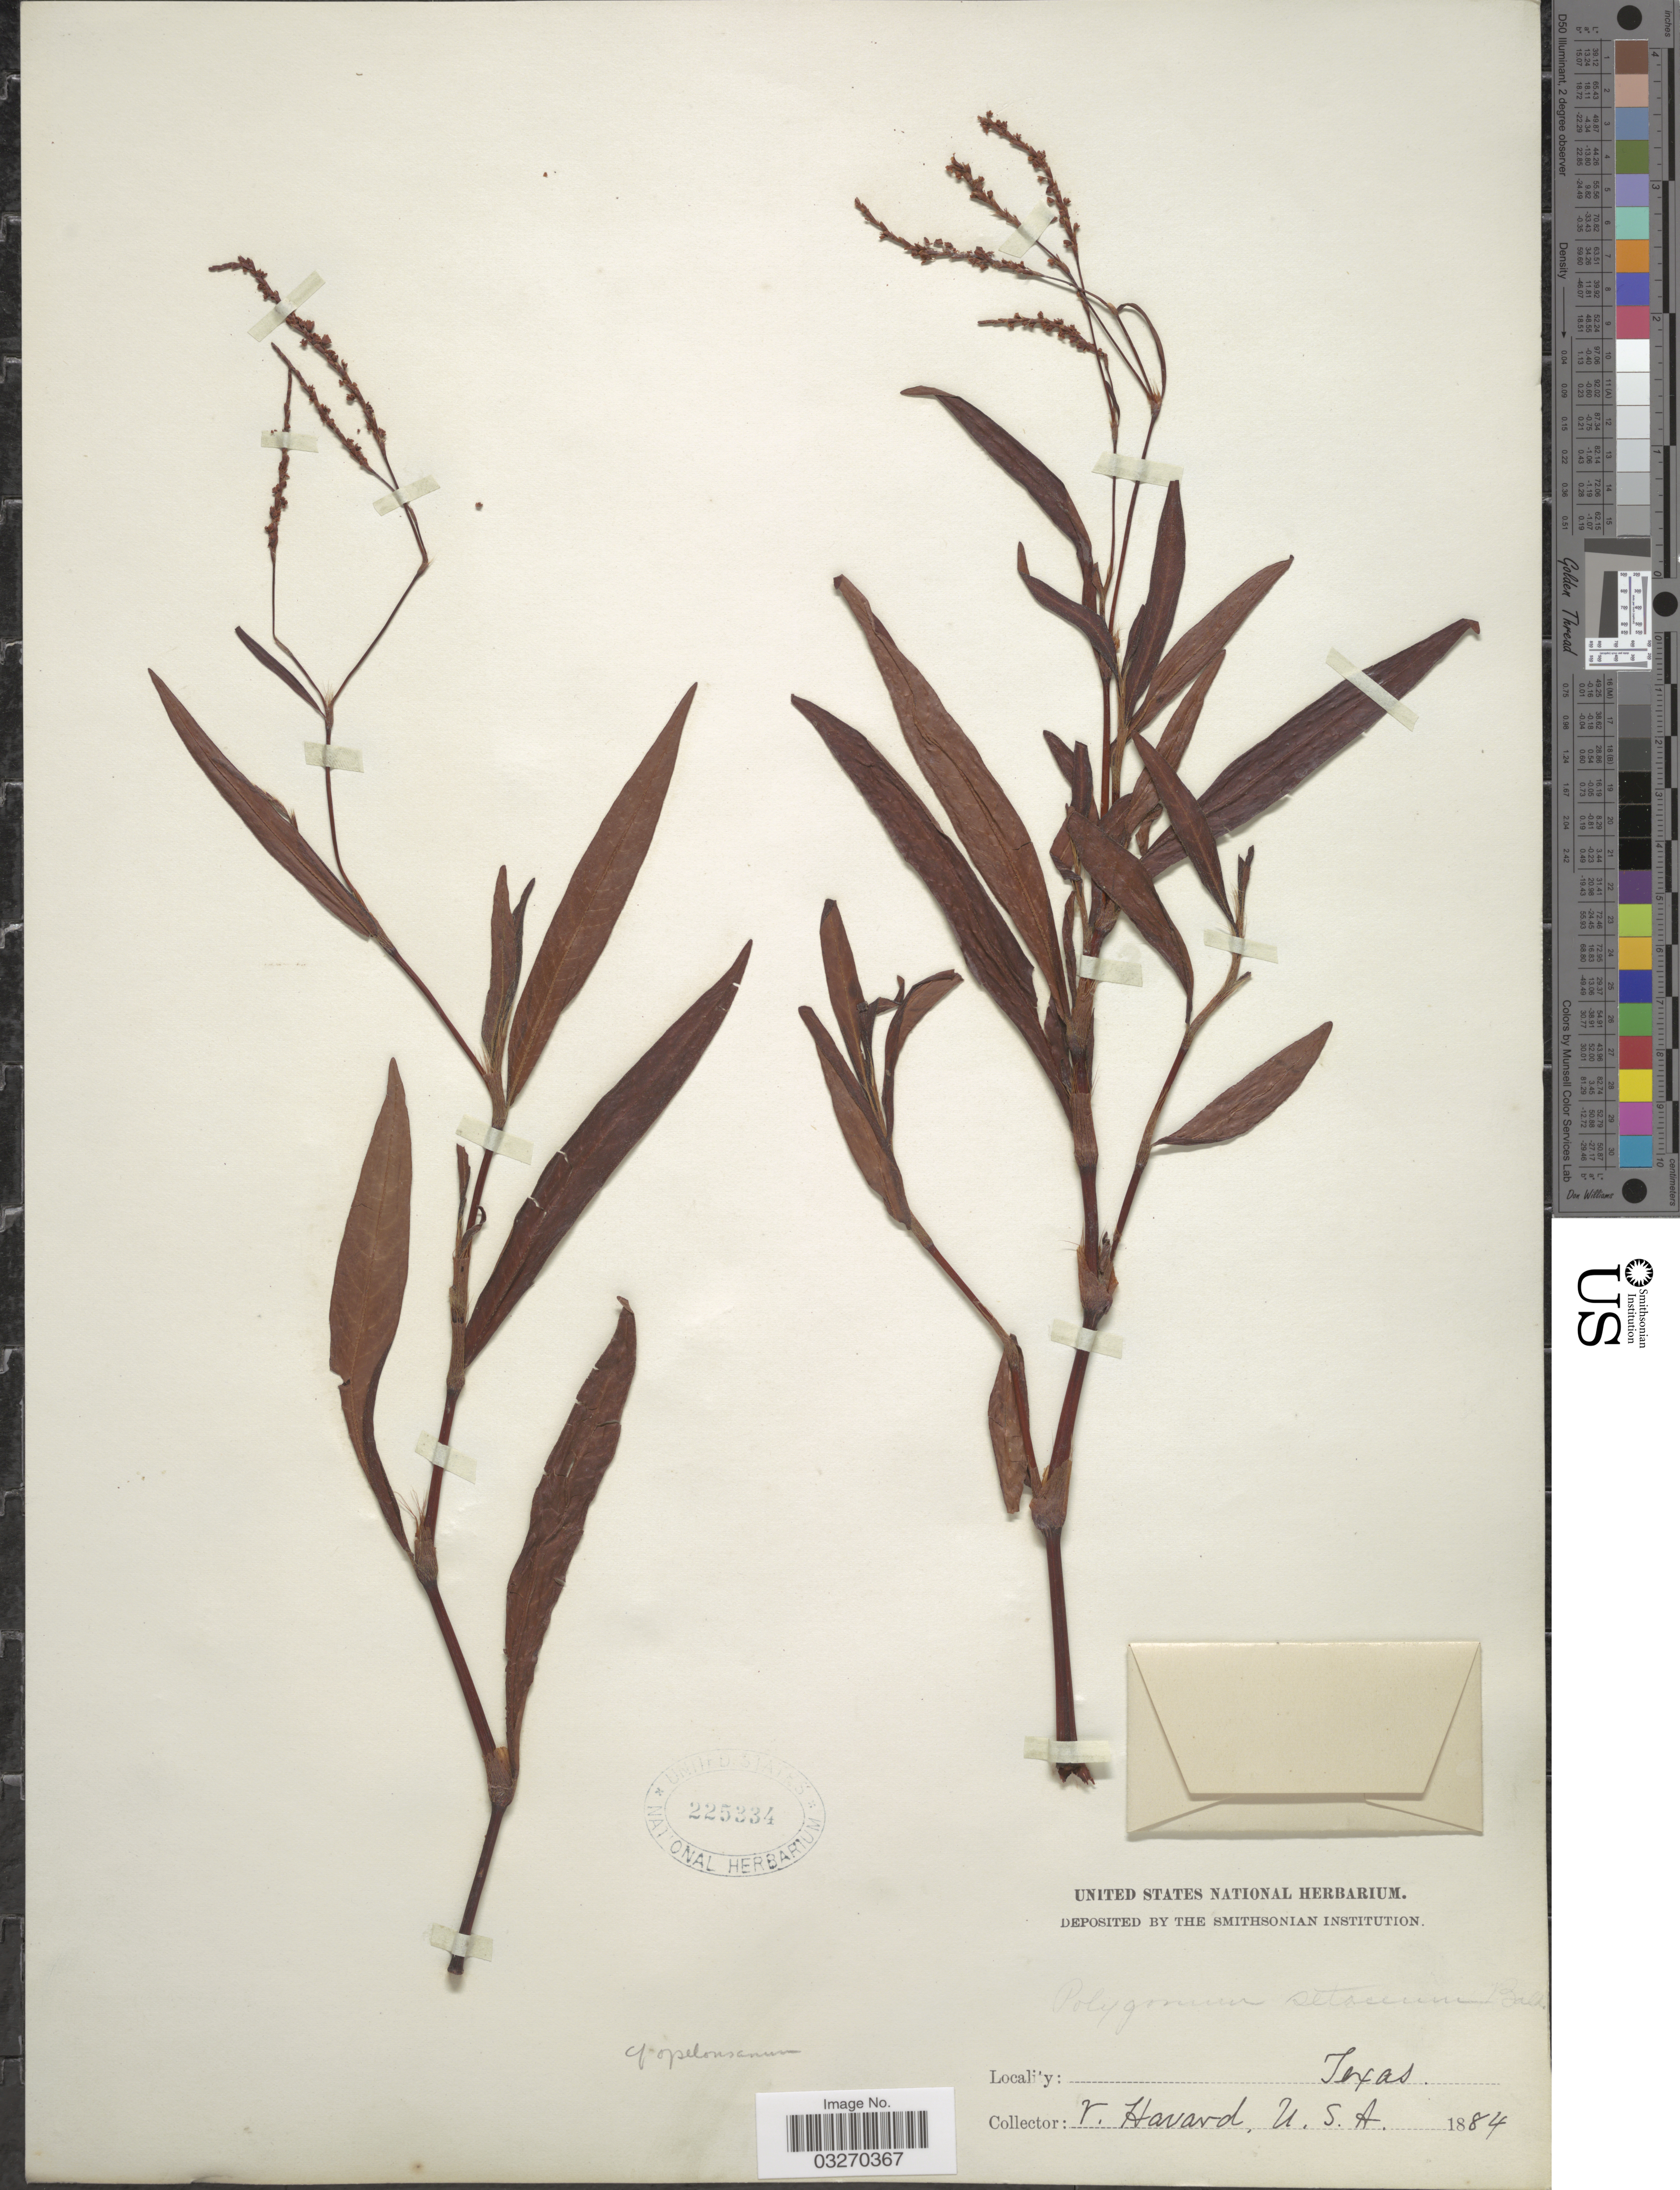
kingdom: Plantae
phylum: Tracheophyta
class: Magnoliopsida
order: Caryophyllales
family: Polygonaceae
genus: Persicaria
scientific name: Persicaria hydropiperoides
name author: (Michx.) Small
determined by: Atha, D. E.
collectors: V. Howard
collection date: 1884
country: United States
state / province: Texas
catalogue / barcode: US 225334